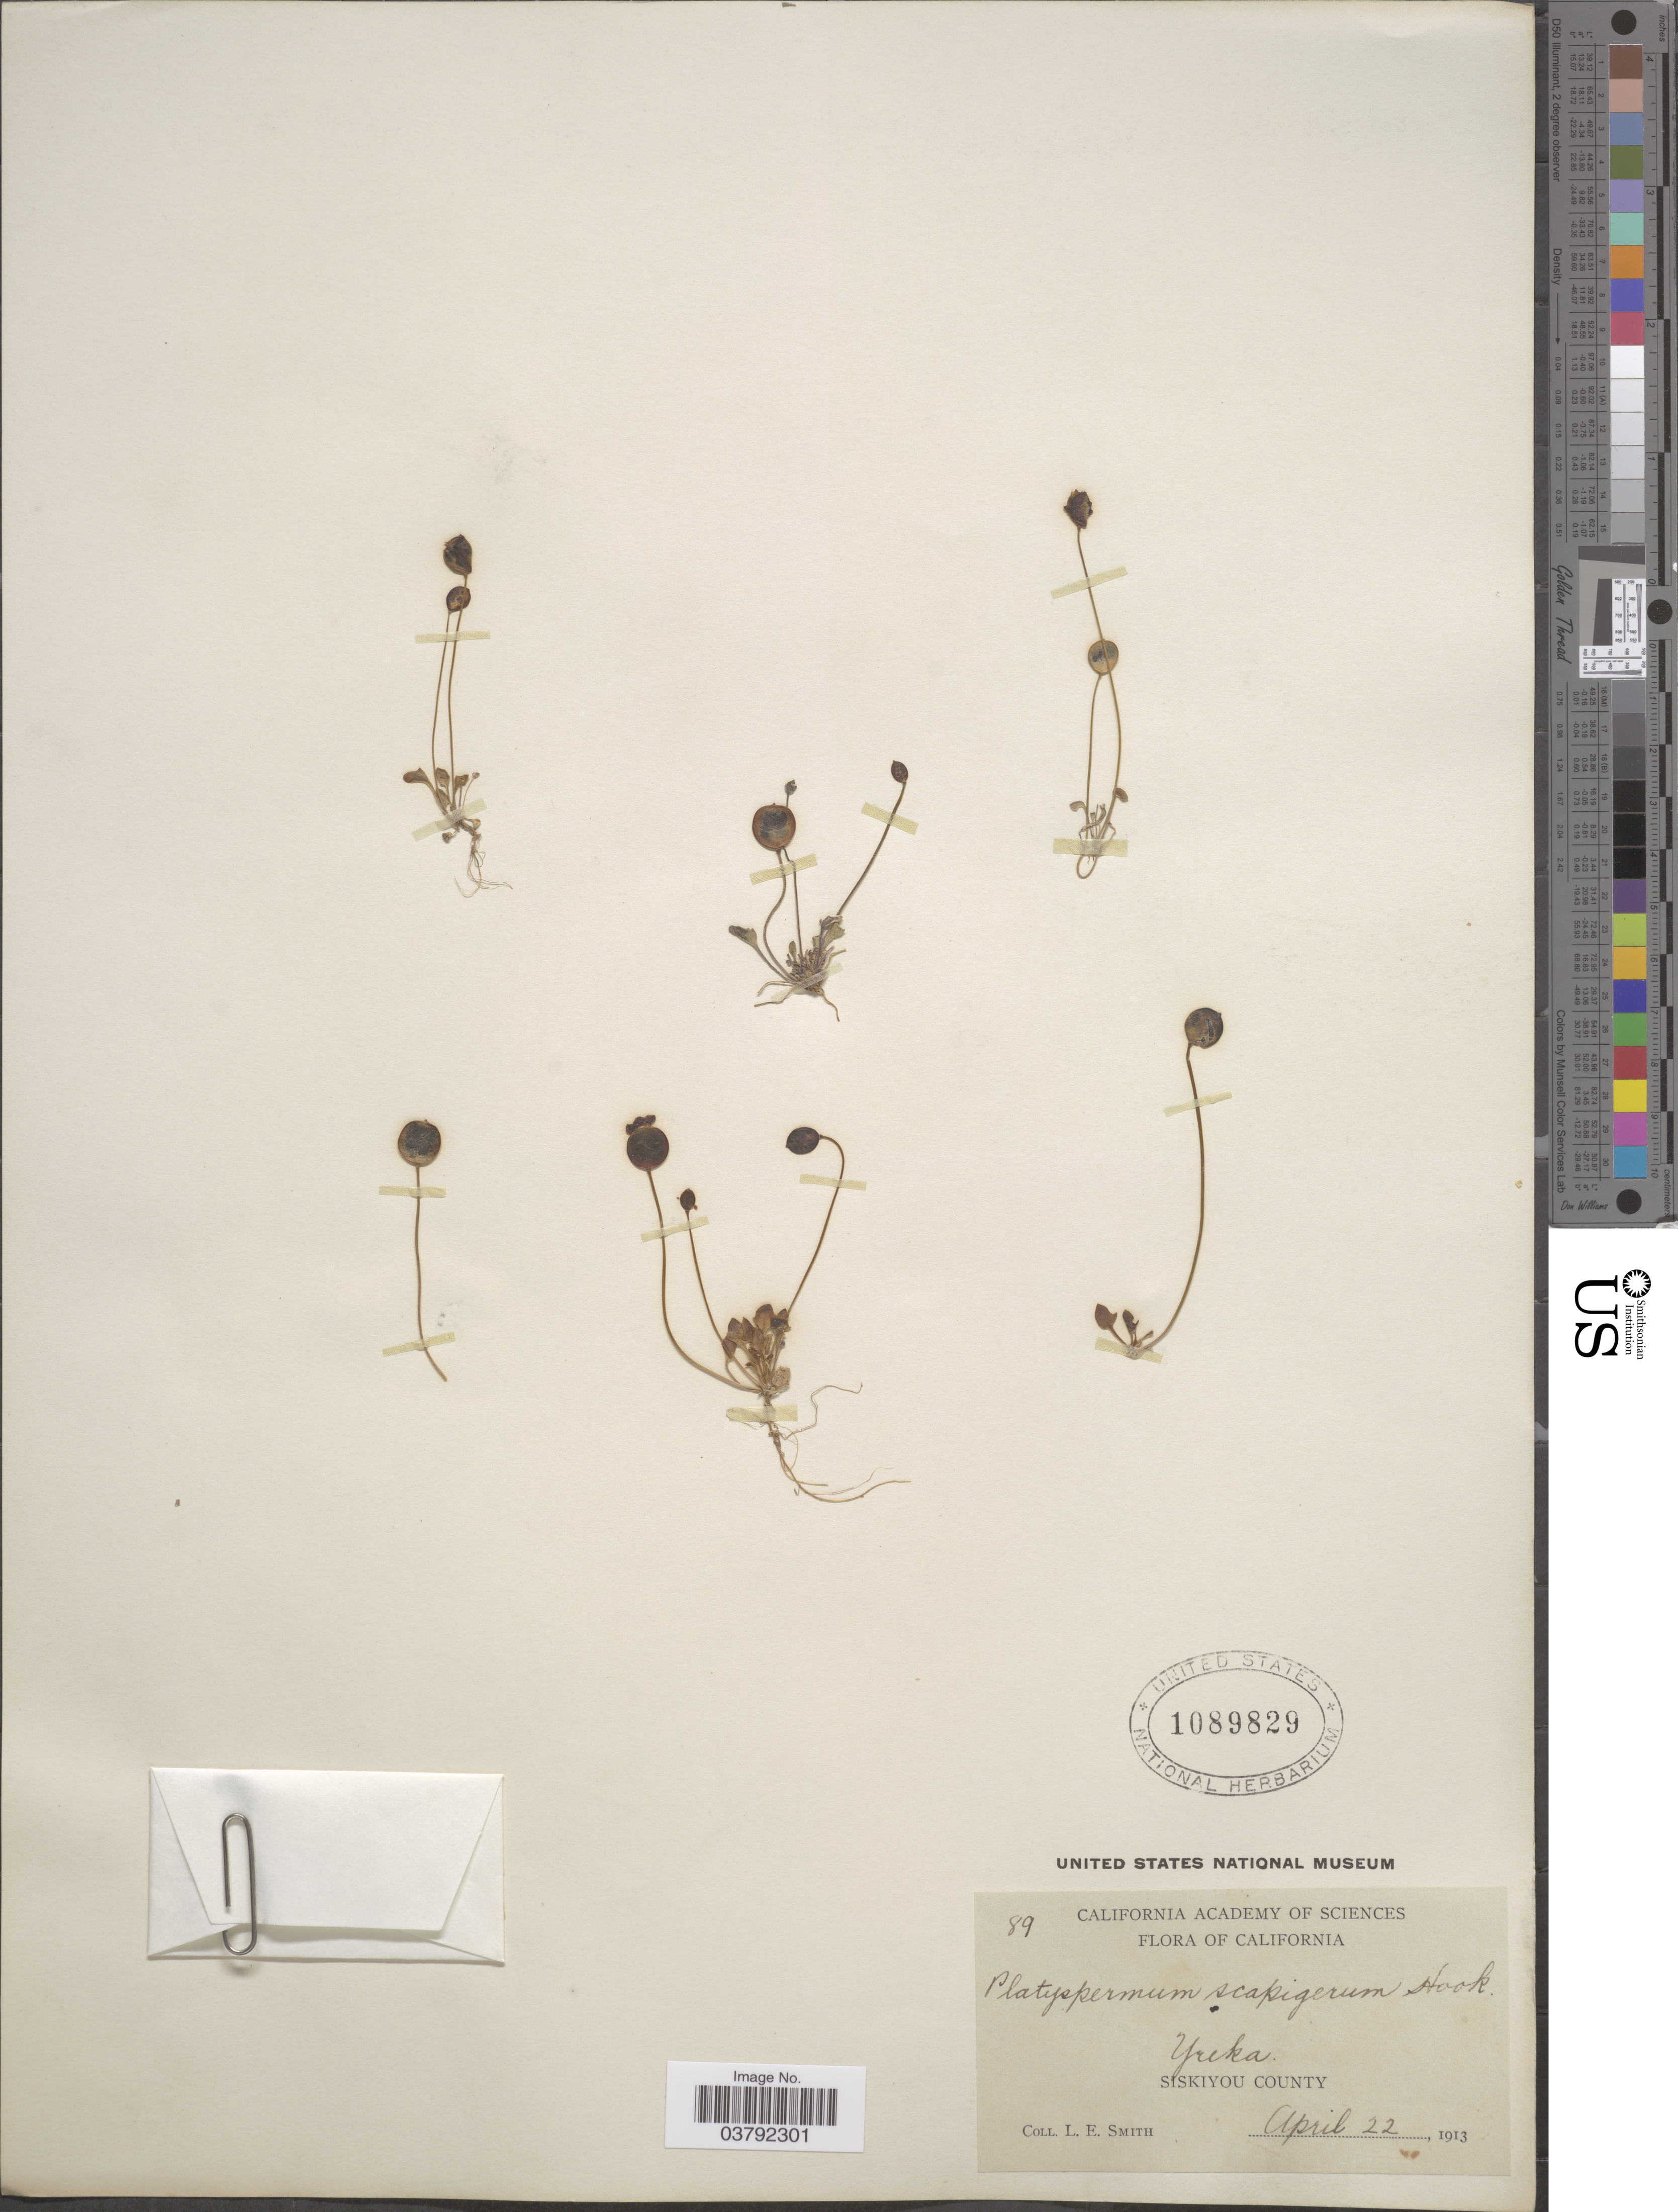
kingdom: Plantae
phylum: Tracheophyta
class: Magnoliopsida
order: Brassicales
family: Brassicaceae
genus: Idahoa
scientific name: Idahoa scapigera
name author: A. Nelson & J.F. Macbr.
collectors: L. E. Smith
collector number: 89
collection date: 1913-04-22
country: United States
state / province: California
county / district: Siskiyou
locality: Yreka. Siskiyou County.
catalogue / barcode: US 1089829